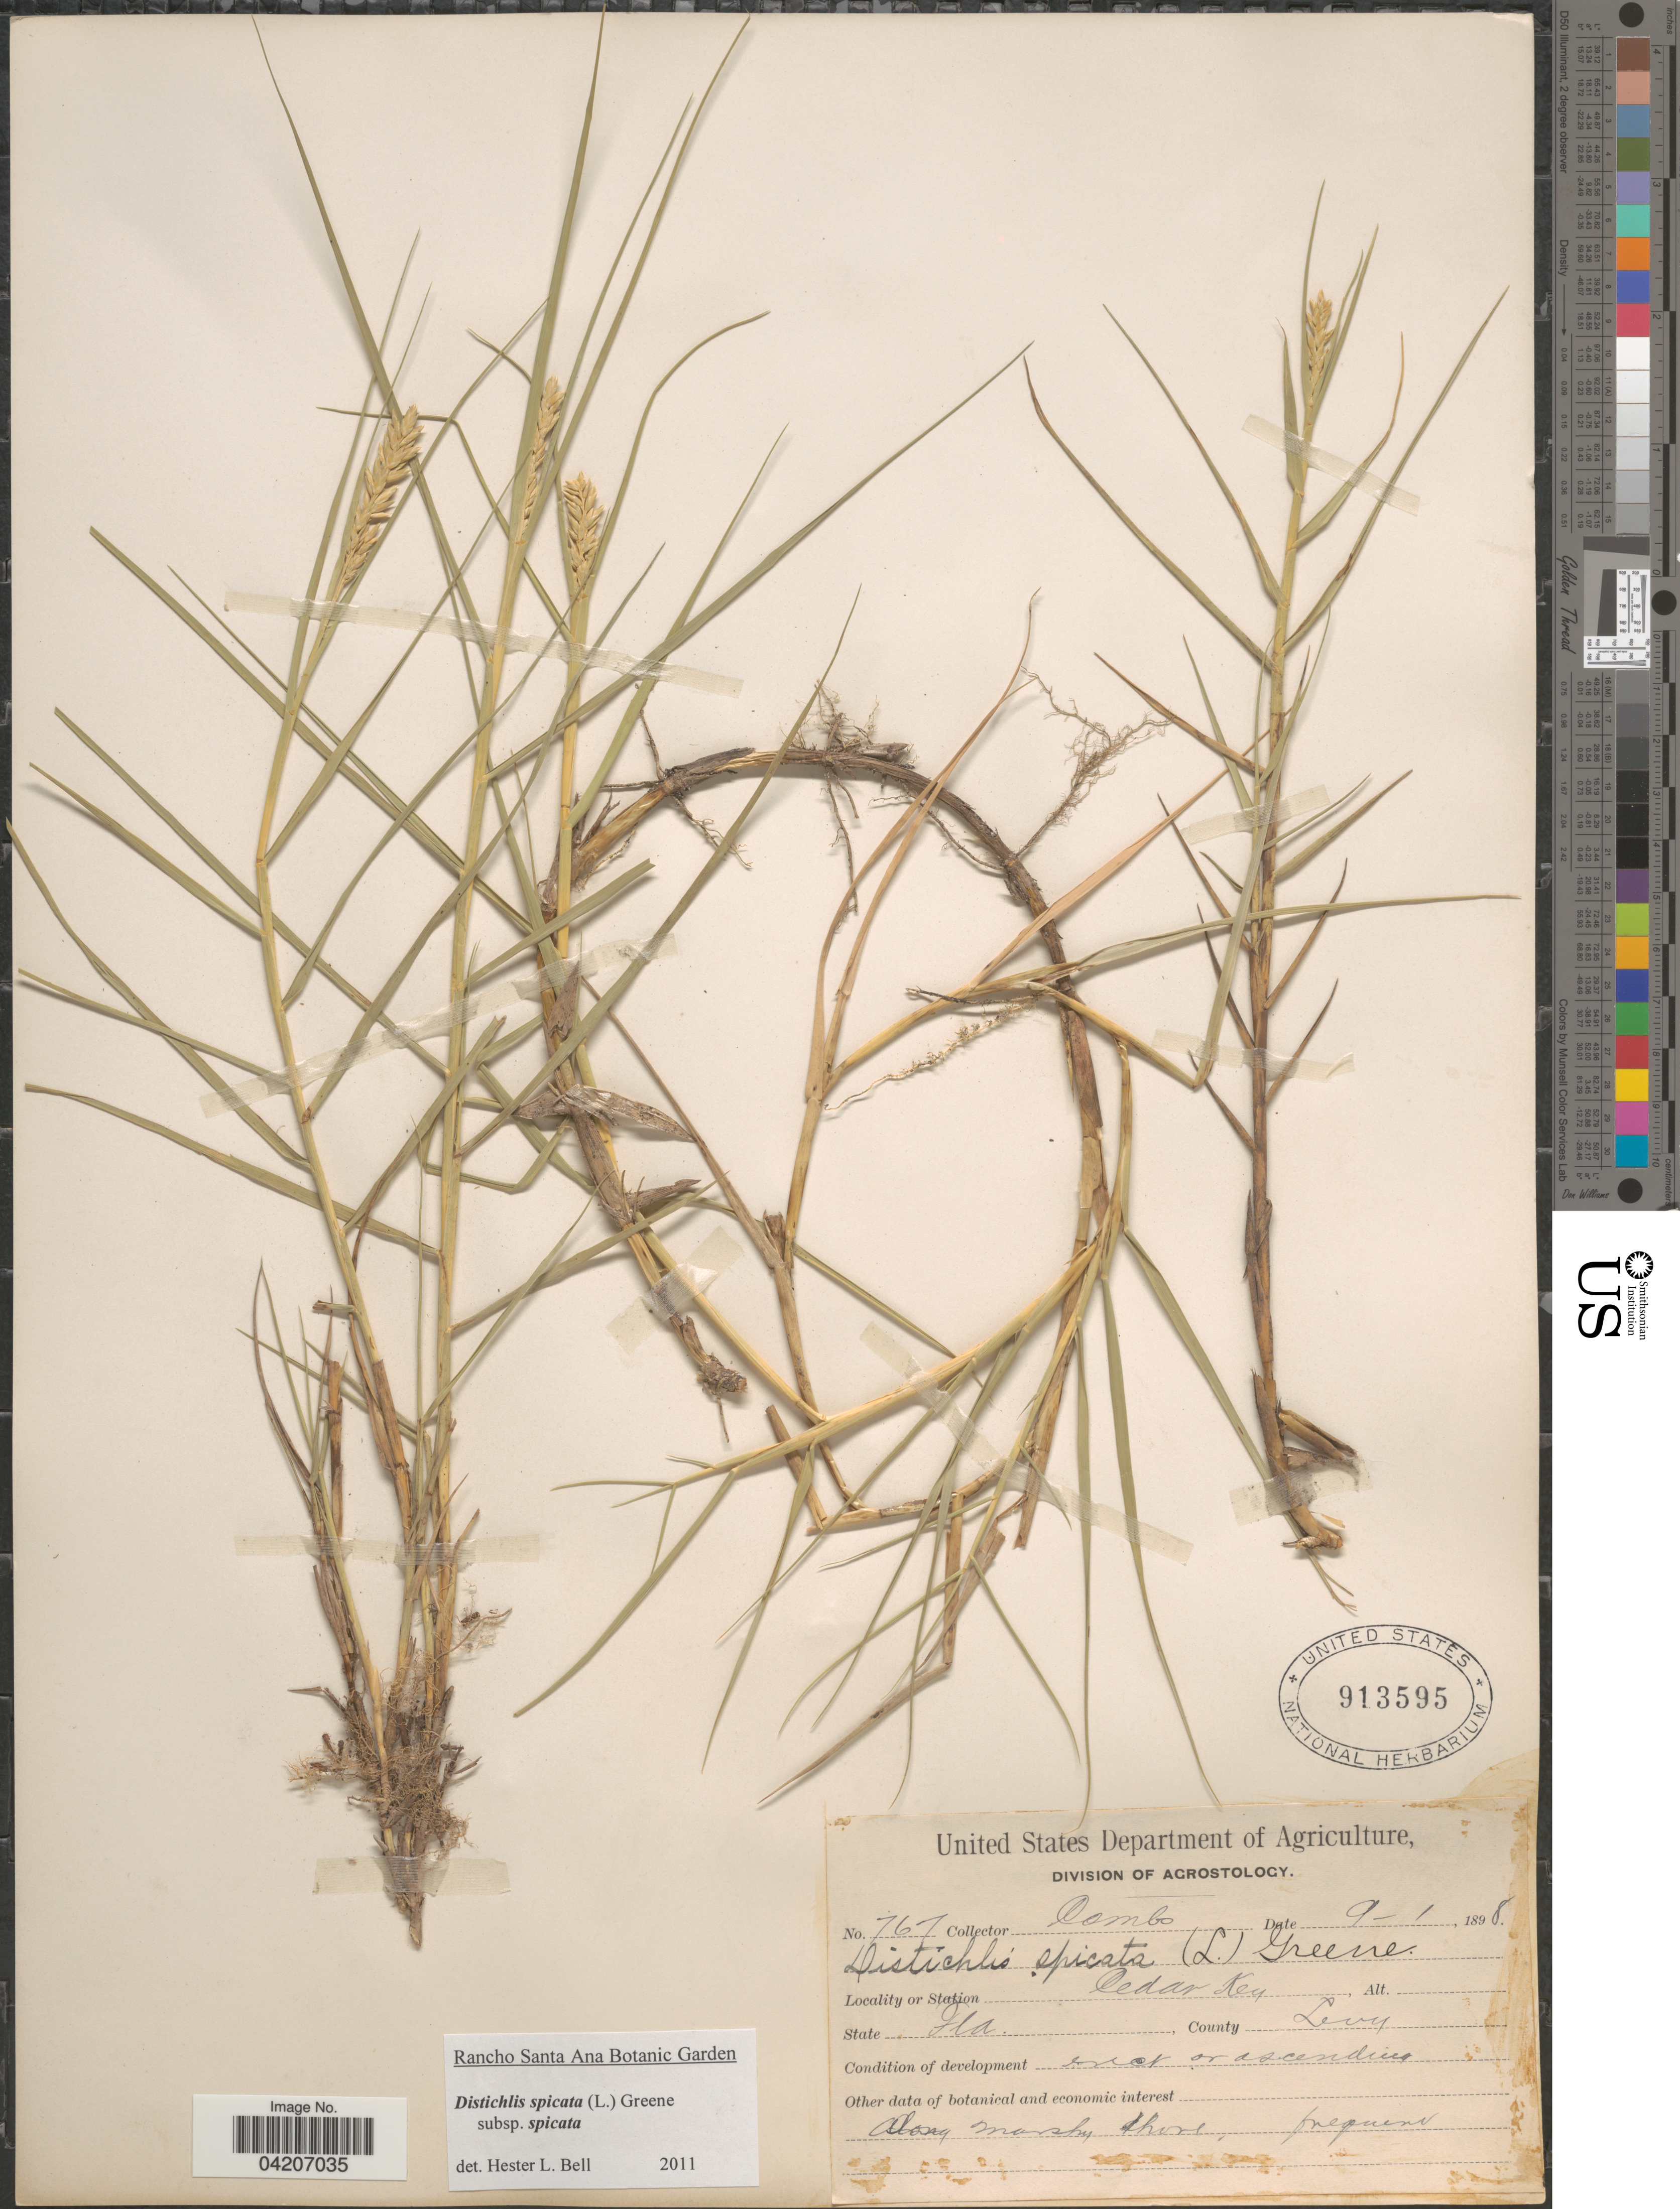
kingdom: Plantae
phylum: Tracheophyta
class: Liliopsida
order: Poales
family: Poaceae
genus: Distichlis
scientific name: Distichlis spicata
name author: (L.) Greene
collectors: -. Combs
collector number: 767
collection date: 1898-09-01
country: United States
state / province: Florida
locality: Cedar Key. County Levy.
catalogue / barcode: US 913595